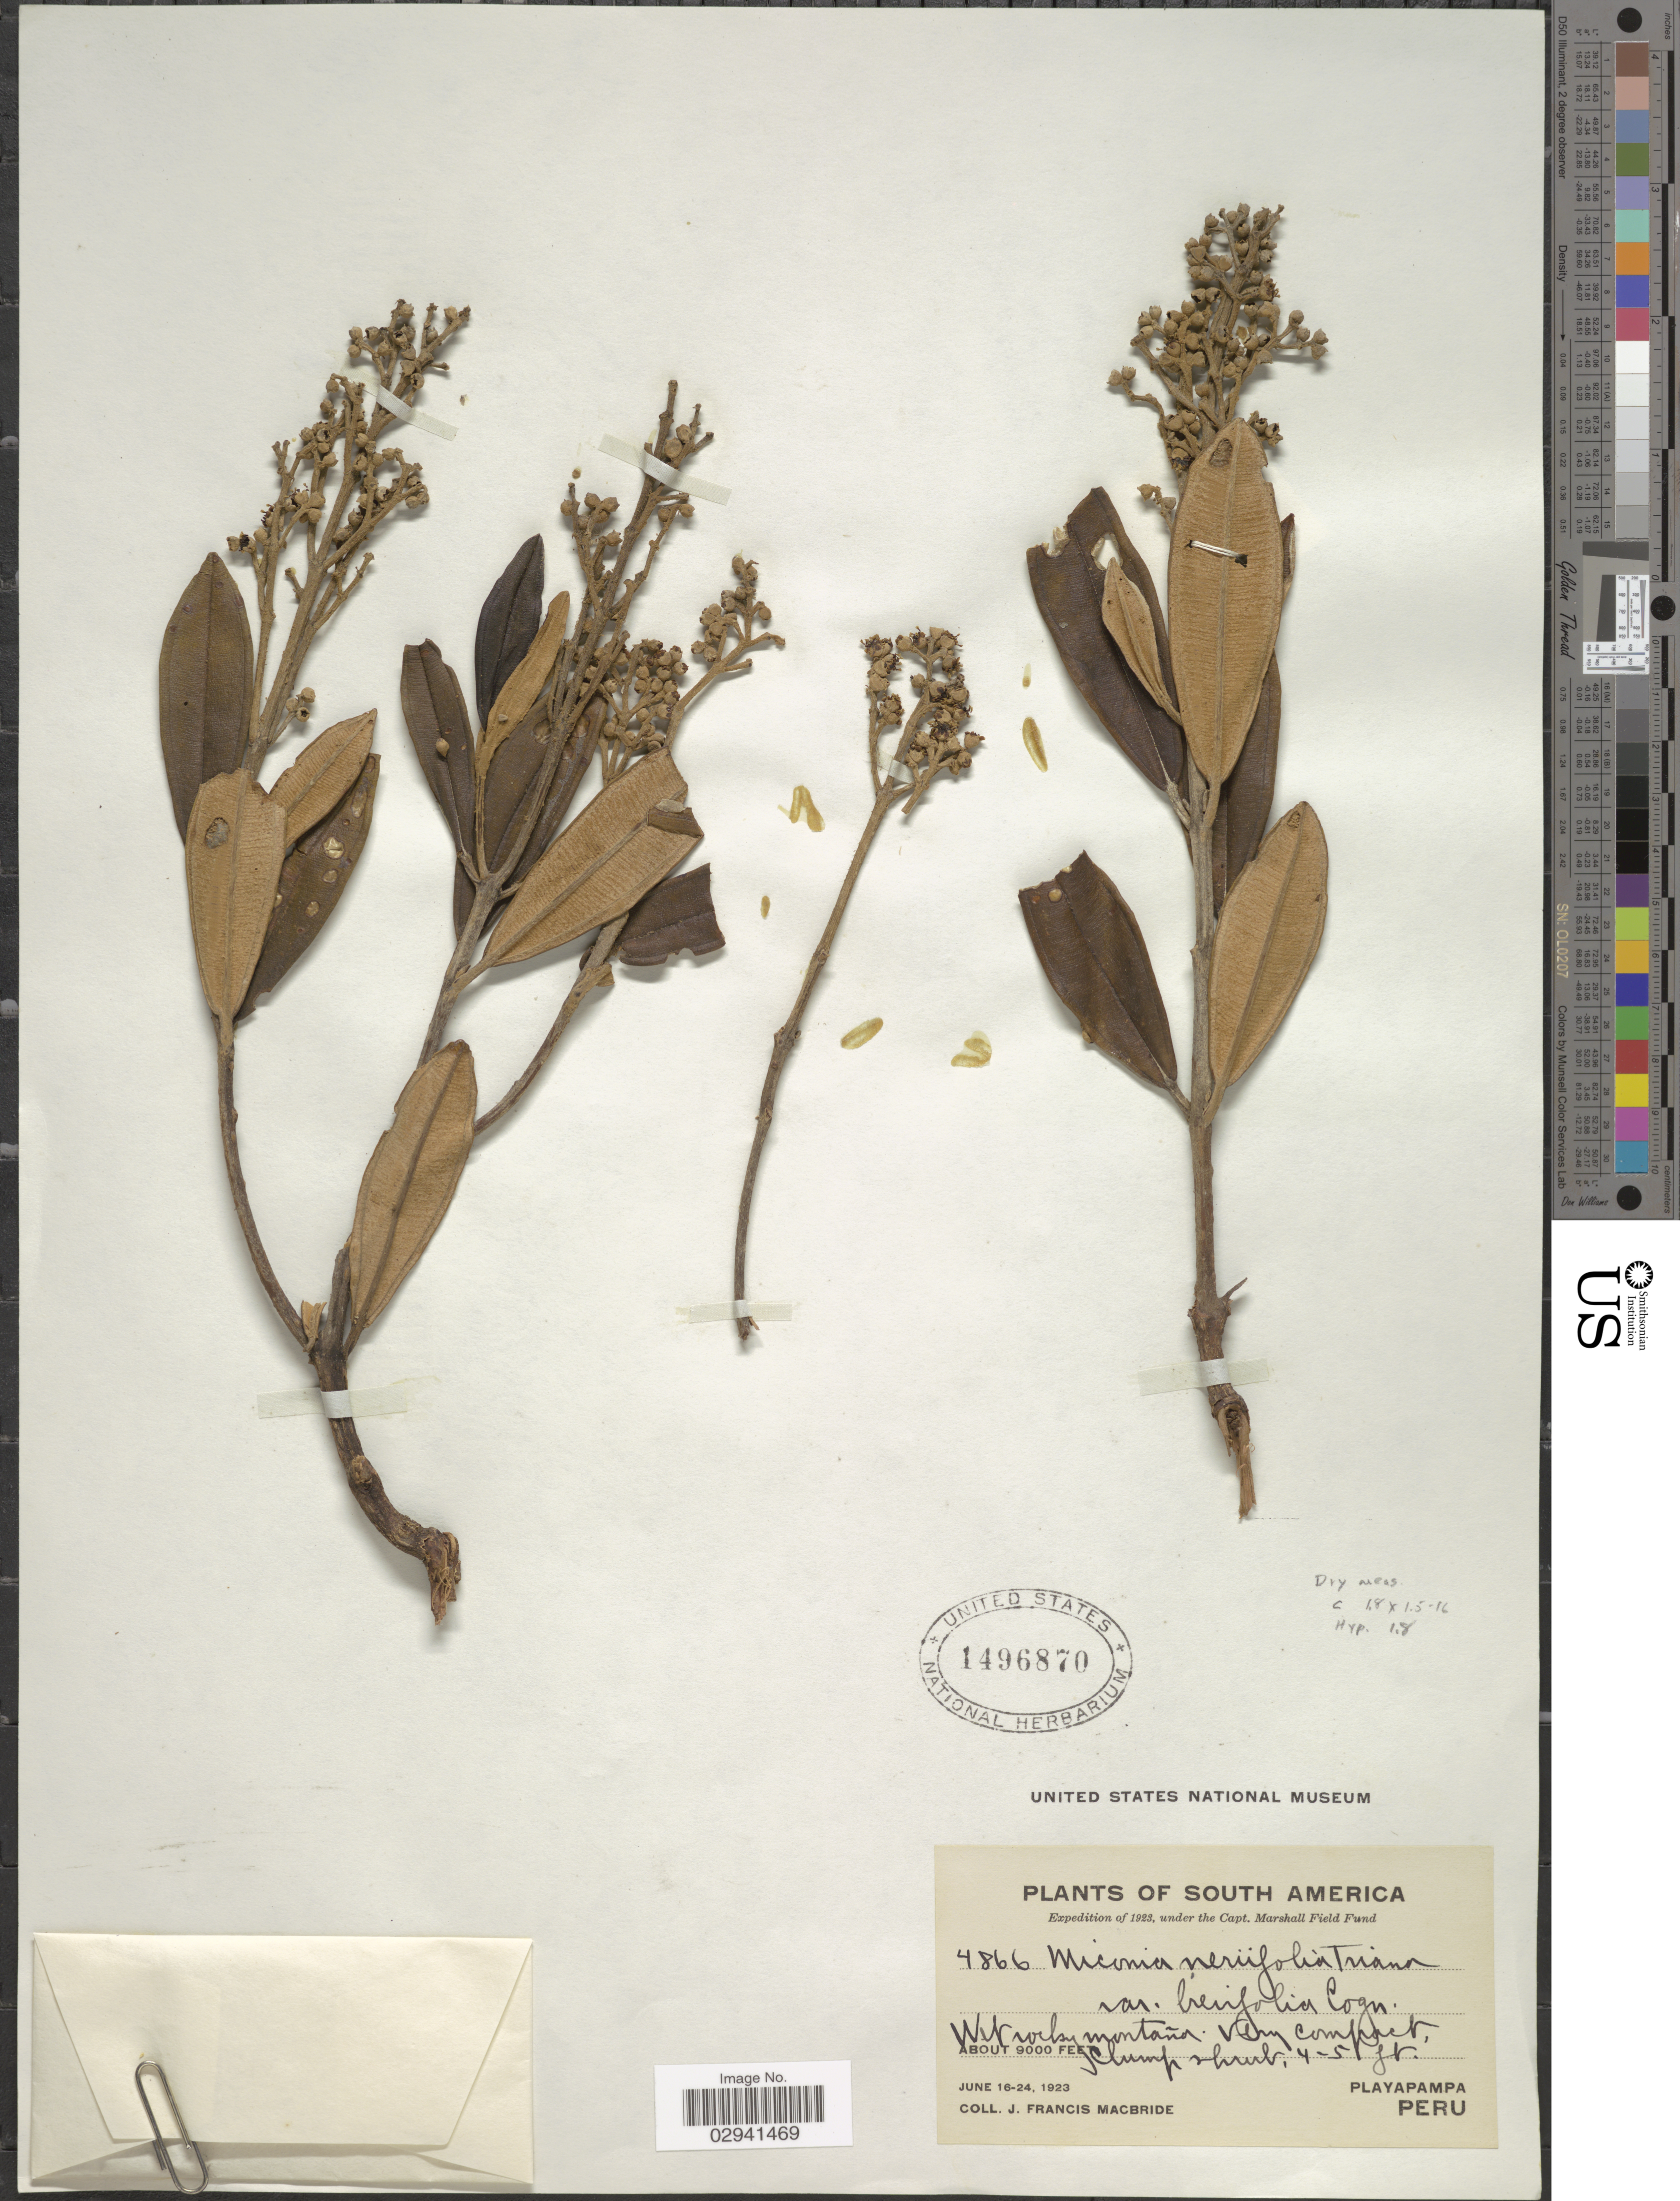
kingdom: Plantae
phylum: Tracheophyta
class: Magnoliopsida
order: Myrtales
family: Melastomataceae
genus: Miconia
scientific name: Miconia neriifolia var. brevifolia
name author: Cogn.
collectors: J. F. Macbride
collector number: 4866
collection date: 1923-06-16/1923-06-24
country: Peru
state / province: Apurímac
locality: Playapampa.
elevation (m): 2743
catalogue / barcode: US 1496870